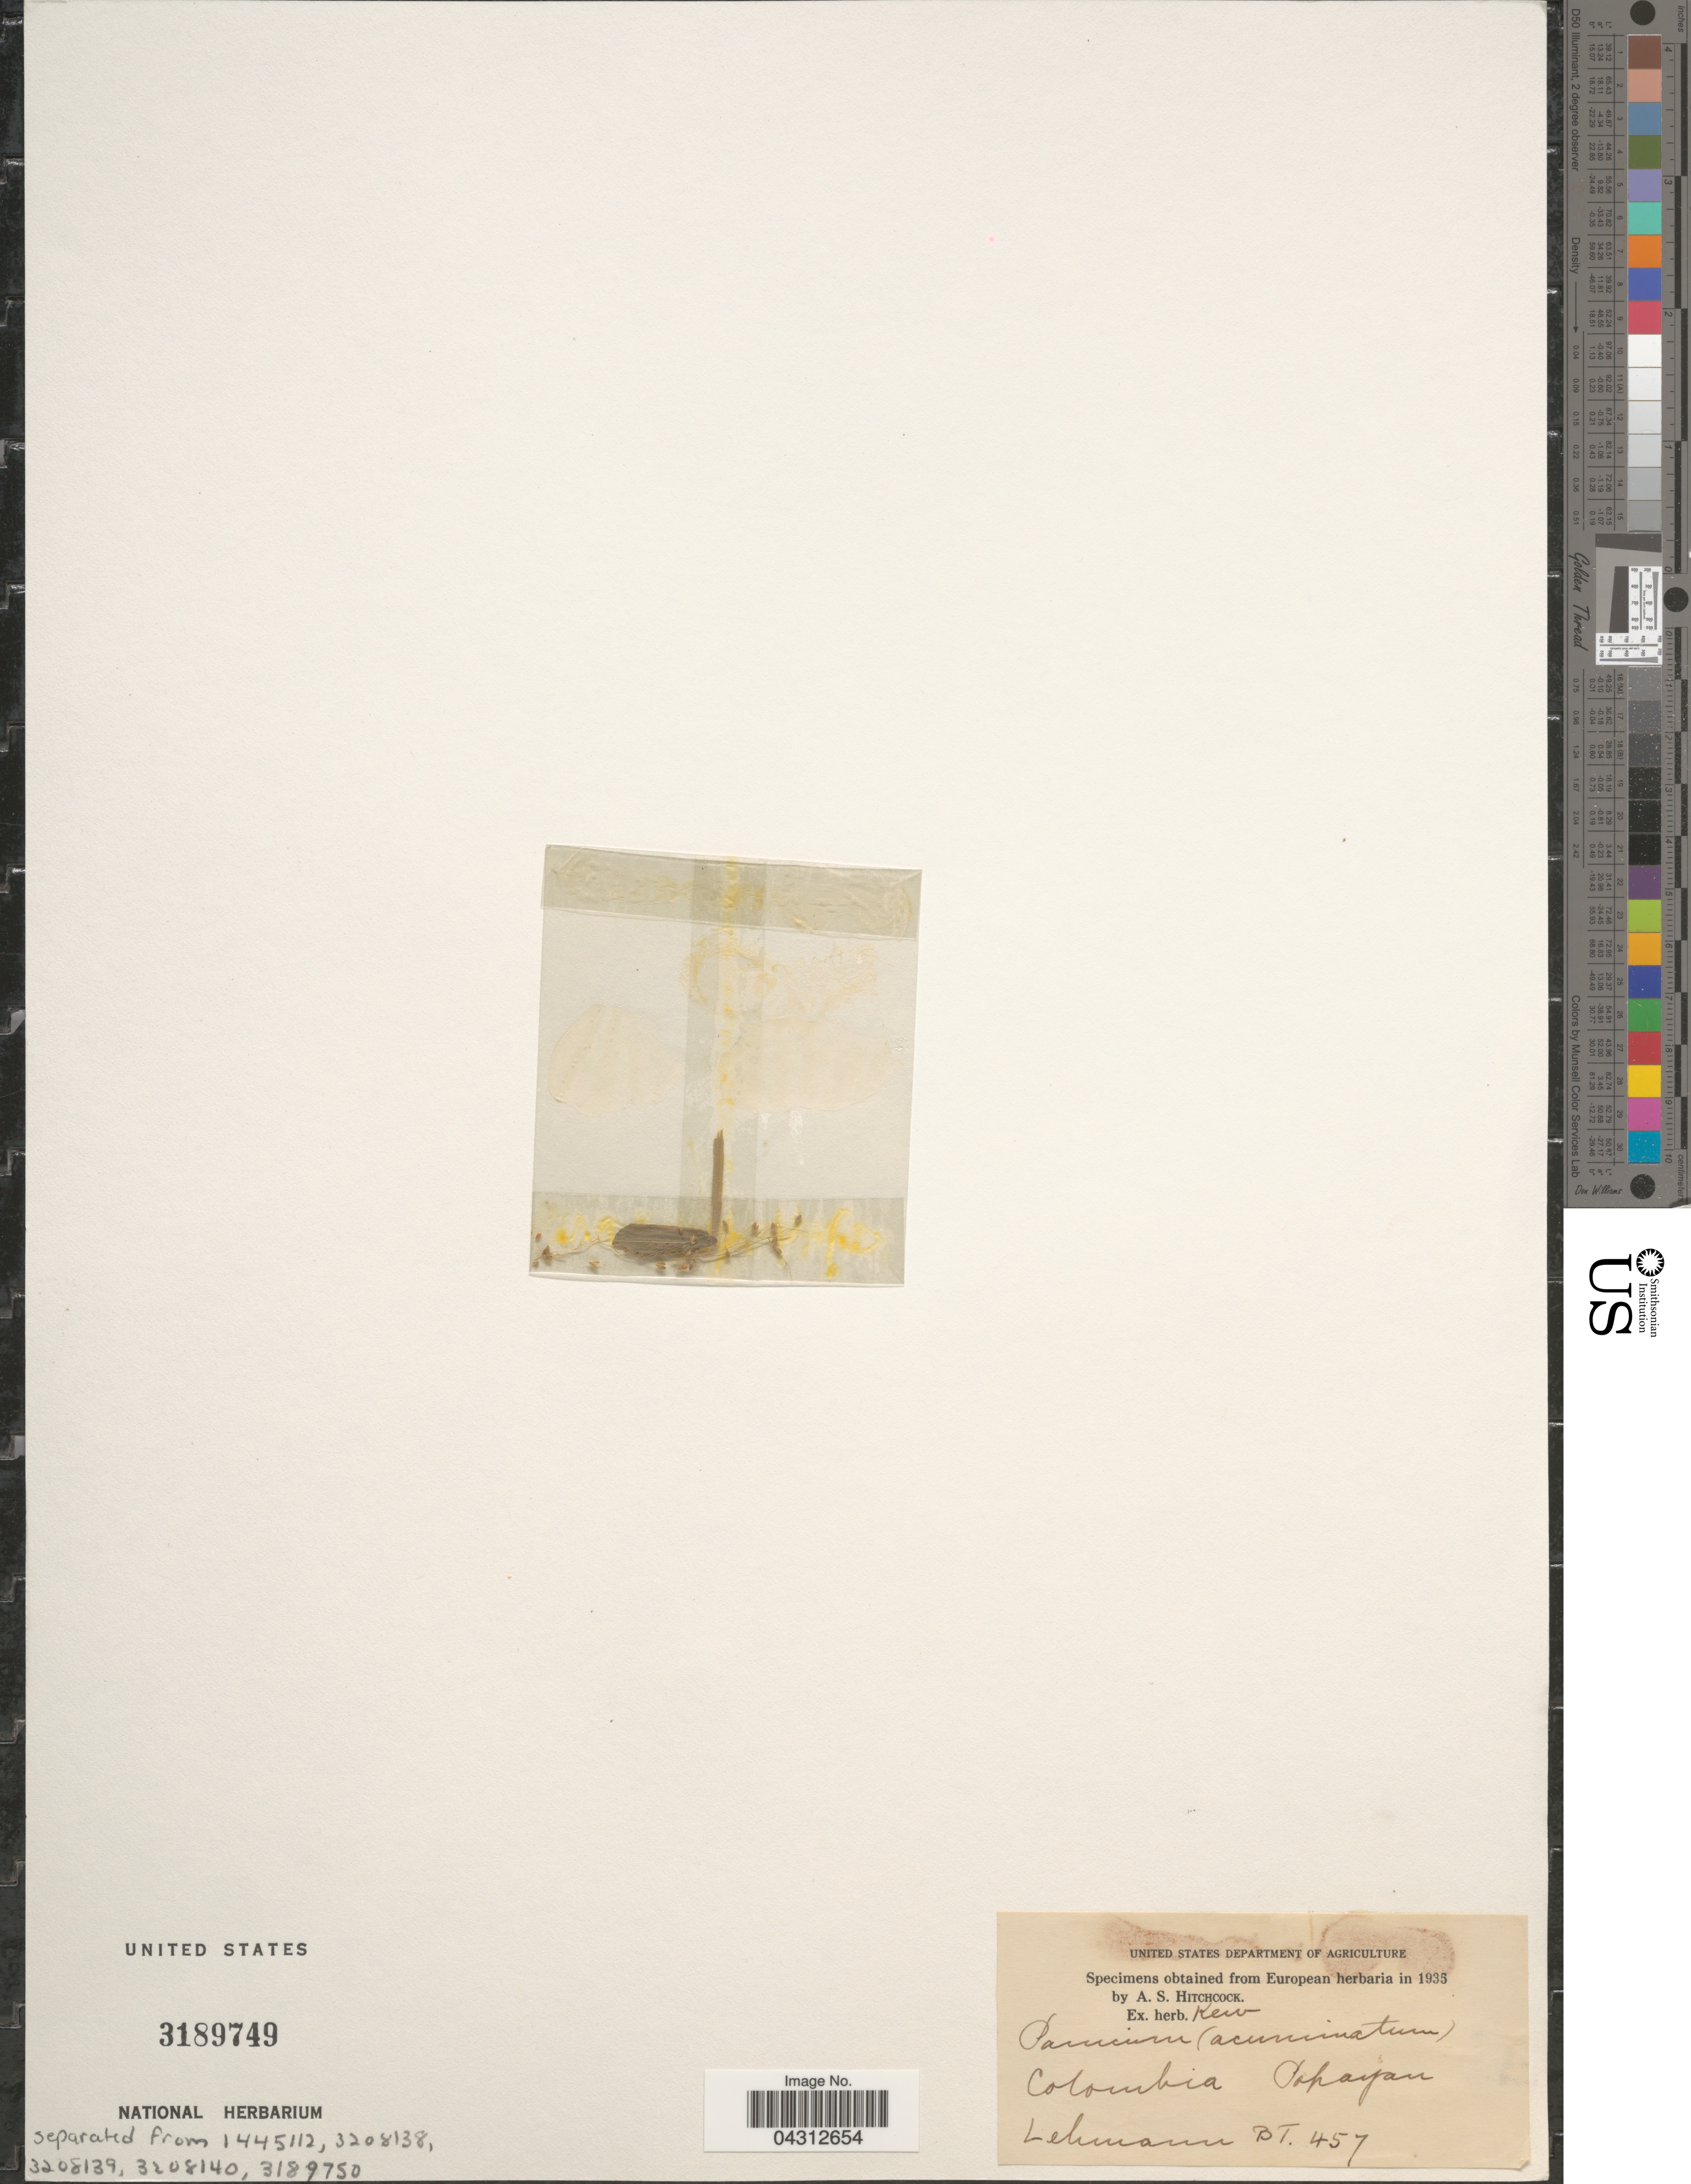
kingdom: Plantae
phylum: Tracheophyta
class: Liliopsida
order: Poales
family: Poaceae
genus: Panicum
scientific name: Panicum acuminatum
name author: Sw.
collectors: B. Lehmann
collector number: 457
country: Colombia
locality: Popayan.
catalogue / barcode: US 3189749